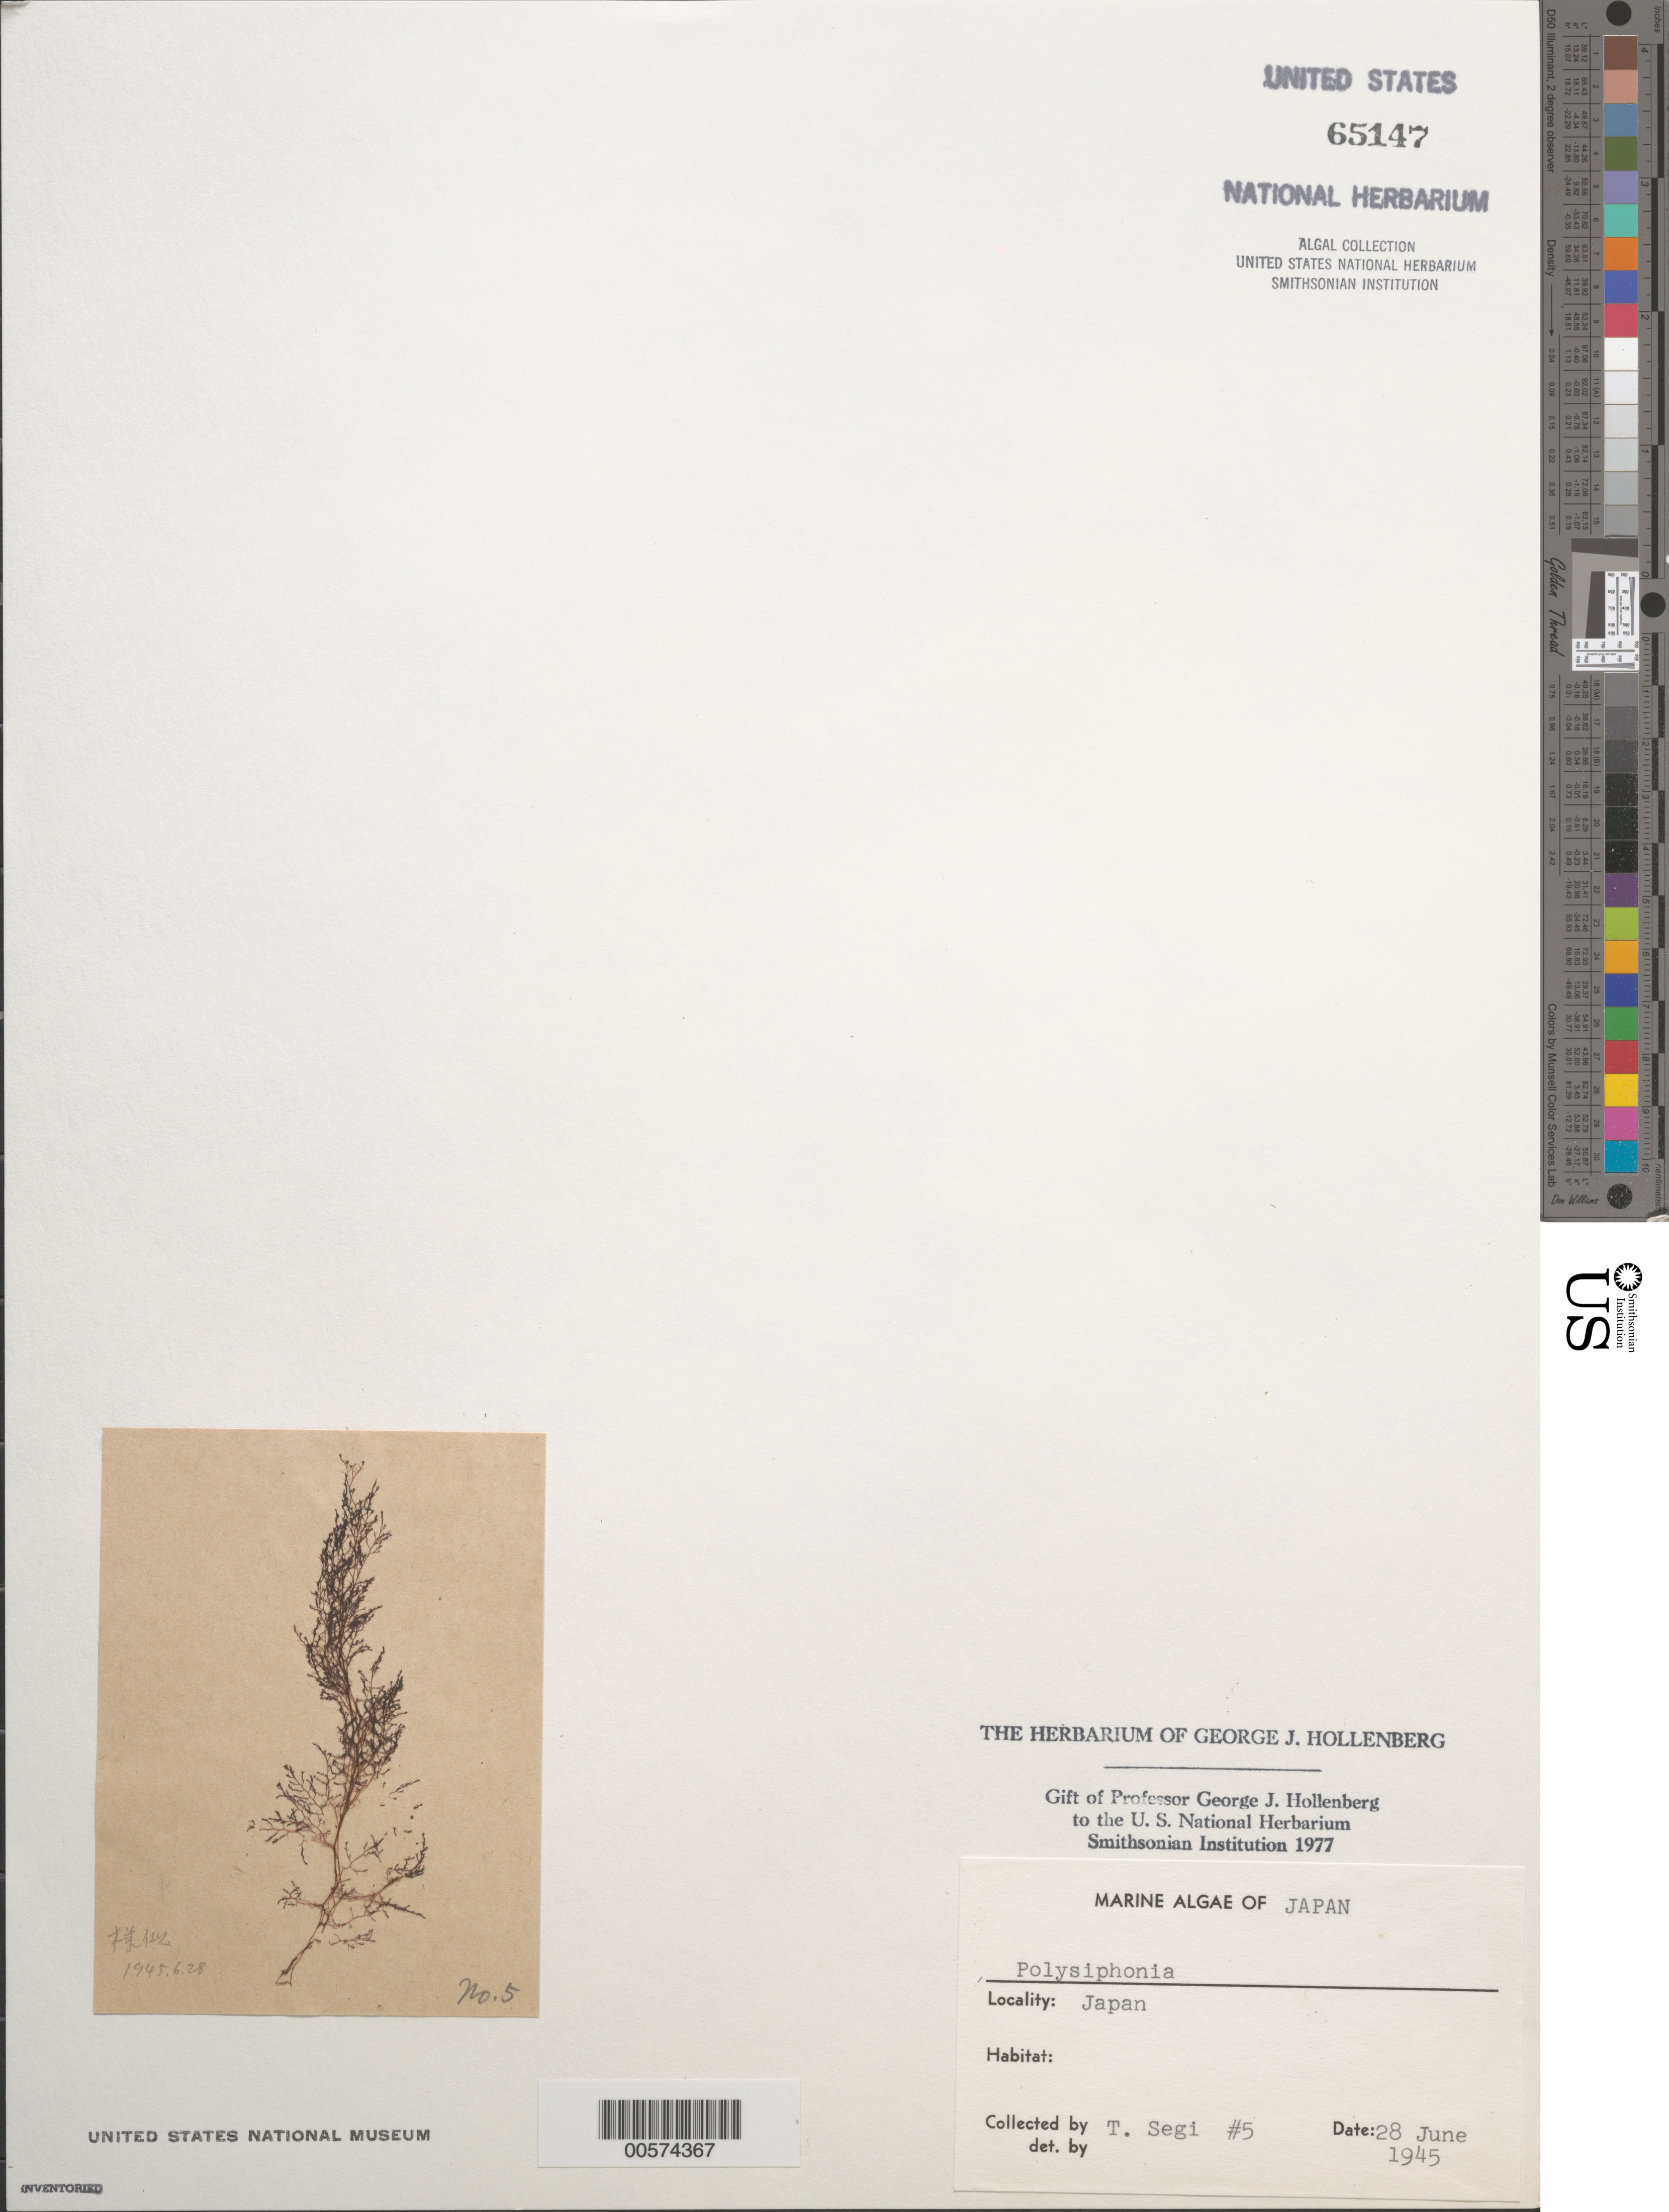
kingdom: Plantae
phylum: Rhodophyta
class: Florideophyceae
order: Ceramiales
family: Rhodomelaceae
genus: Polysiphonia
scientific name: Polysiphonia sp.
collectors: T. Segi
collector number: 5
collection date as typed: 28 Jun 1945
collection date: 1945-06-28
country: Japan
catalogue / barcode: US 65147